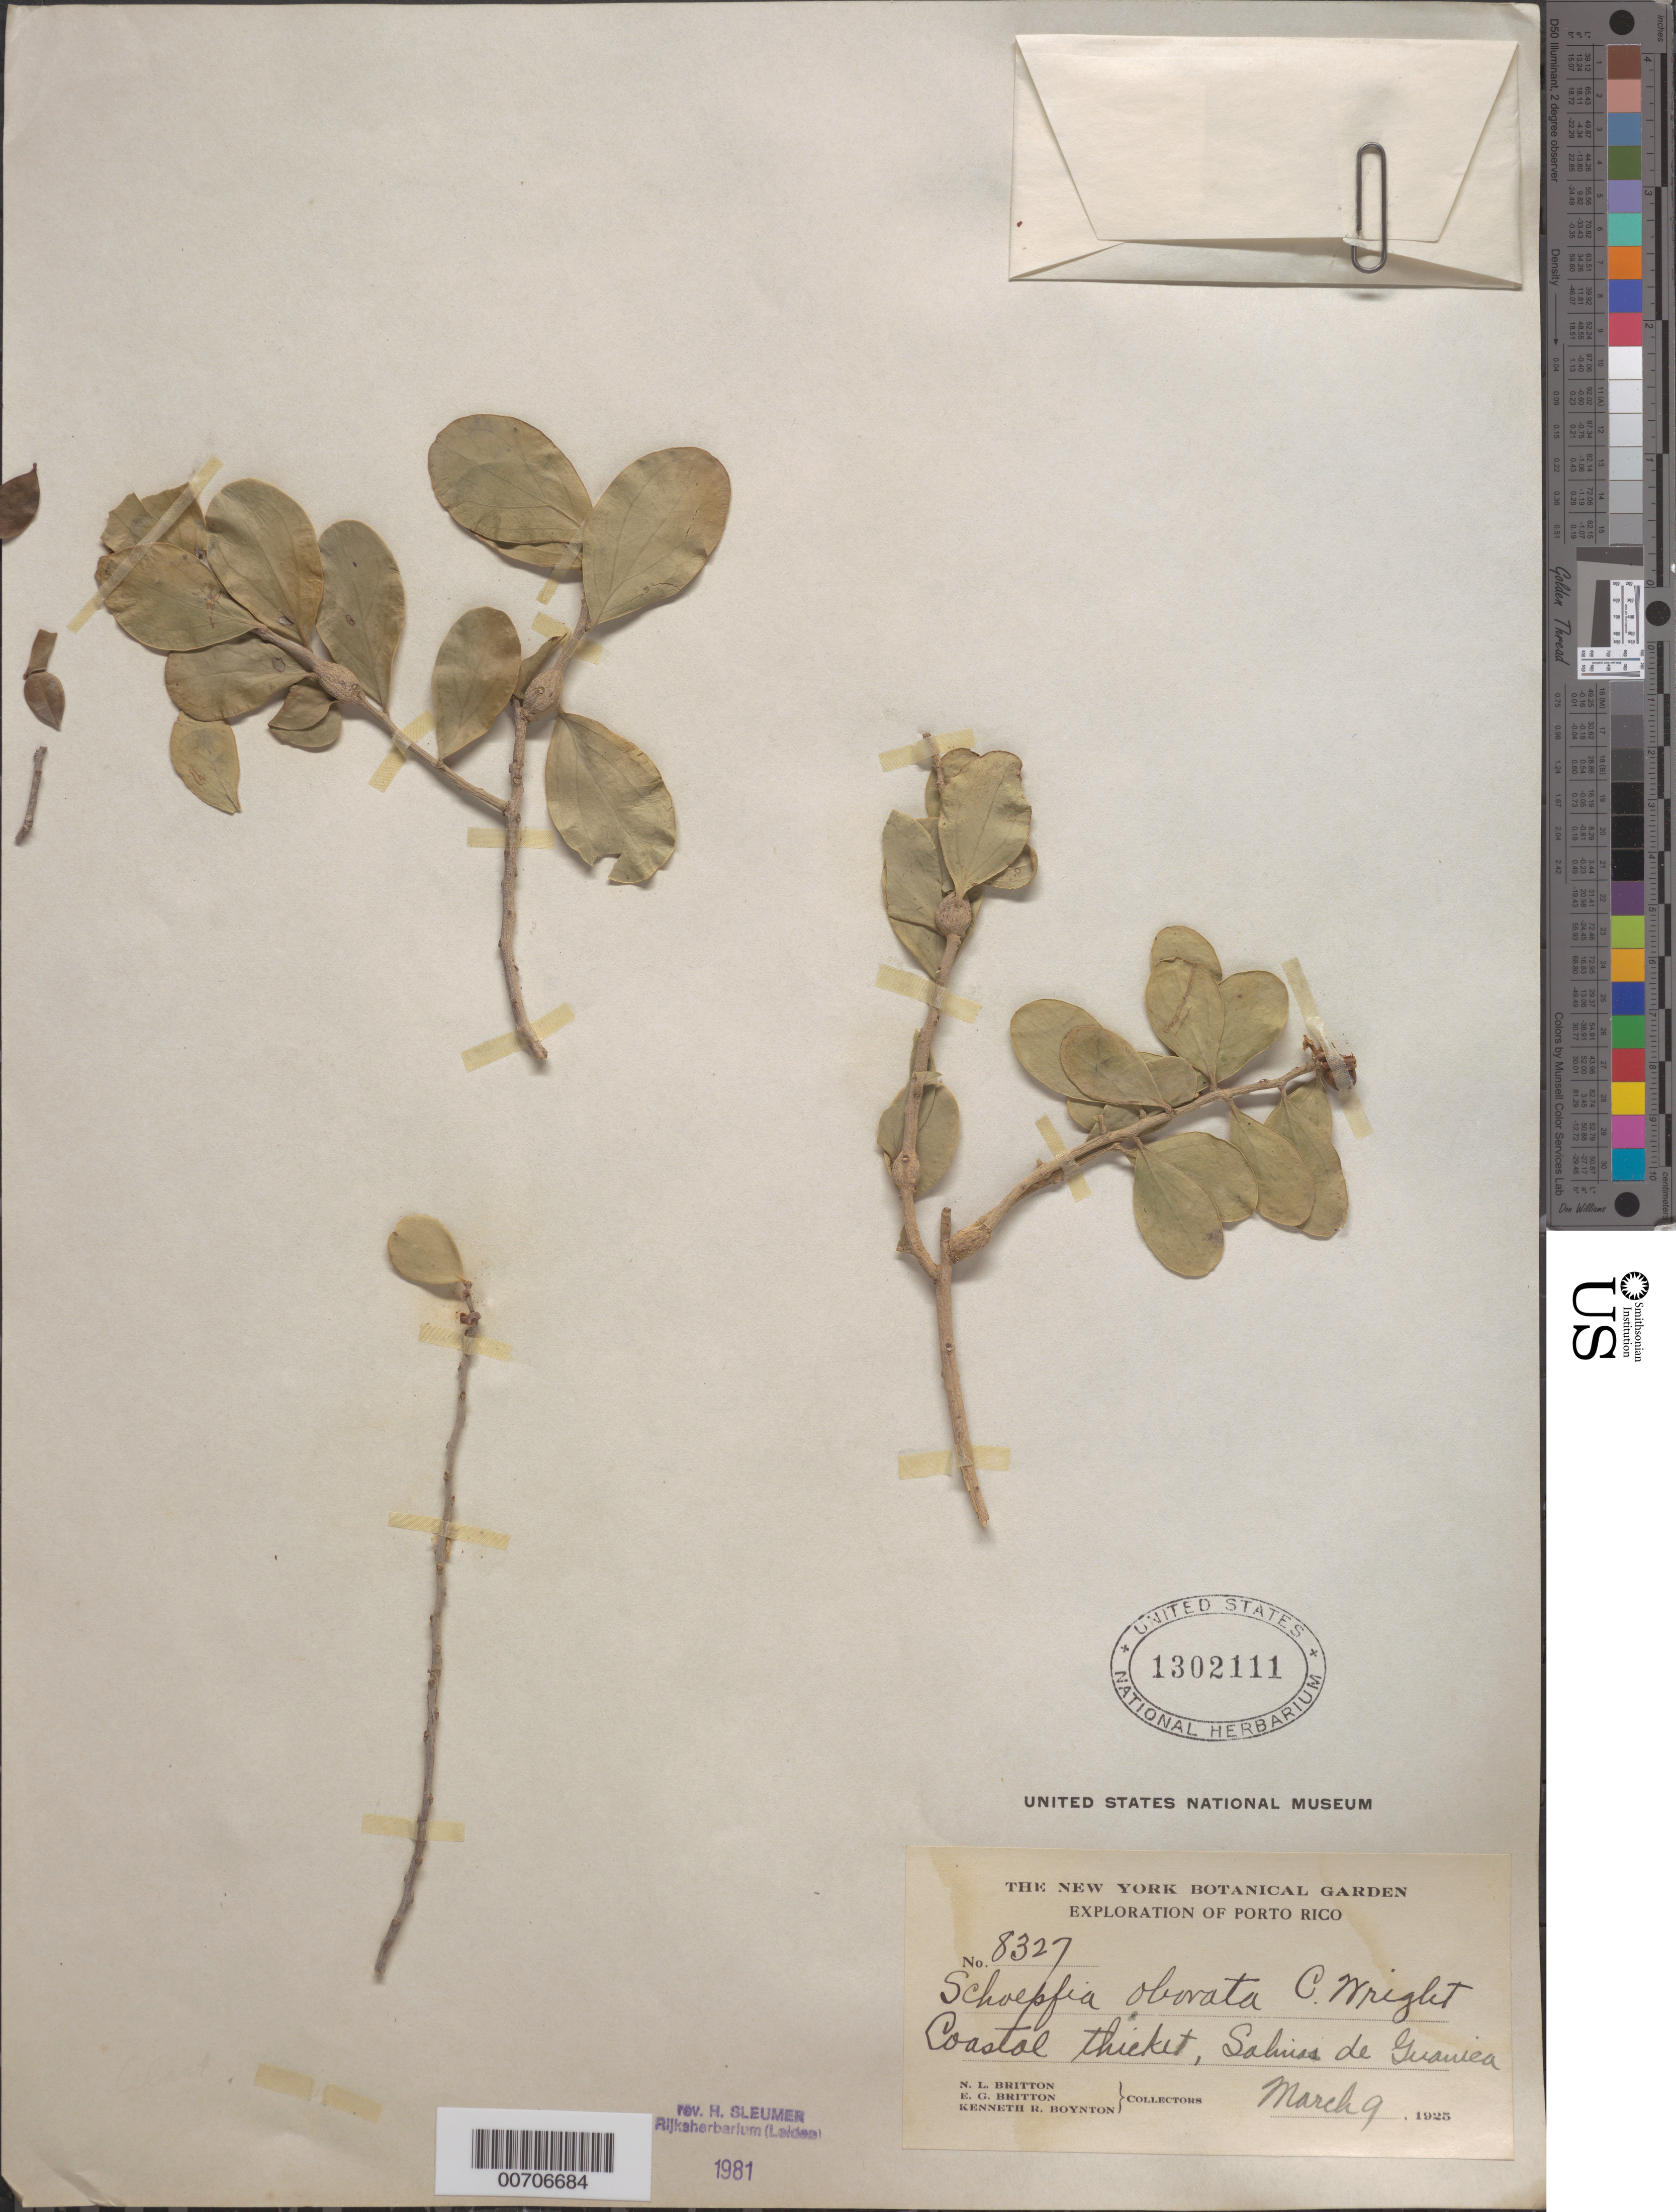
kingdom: Plantae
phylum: Tracheophyta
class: Magnoliopsida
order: Santalales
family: Schoepfiaceae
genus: Schoepfia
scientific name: Schoepfia obovata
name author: C. Wright in Sauvalle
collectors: N. Britton, E. G. Britton & K. Boynton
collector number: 8327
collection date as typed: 09 Mar 1925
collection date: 1925-03-09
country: Puerto Rico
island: Greater Antilles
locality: Salinas de Guanica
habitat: Coastal thicket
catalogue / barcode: US 1302111